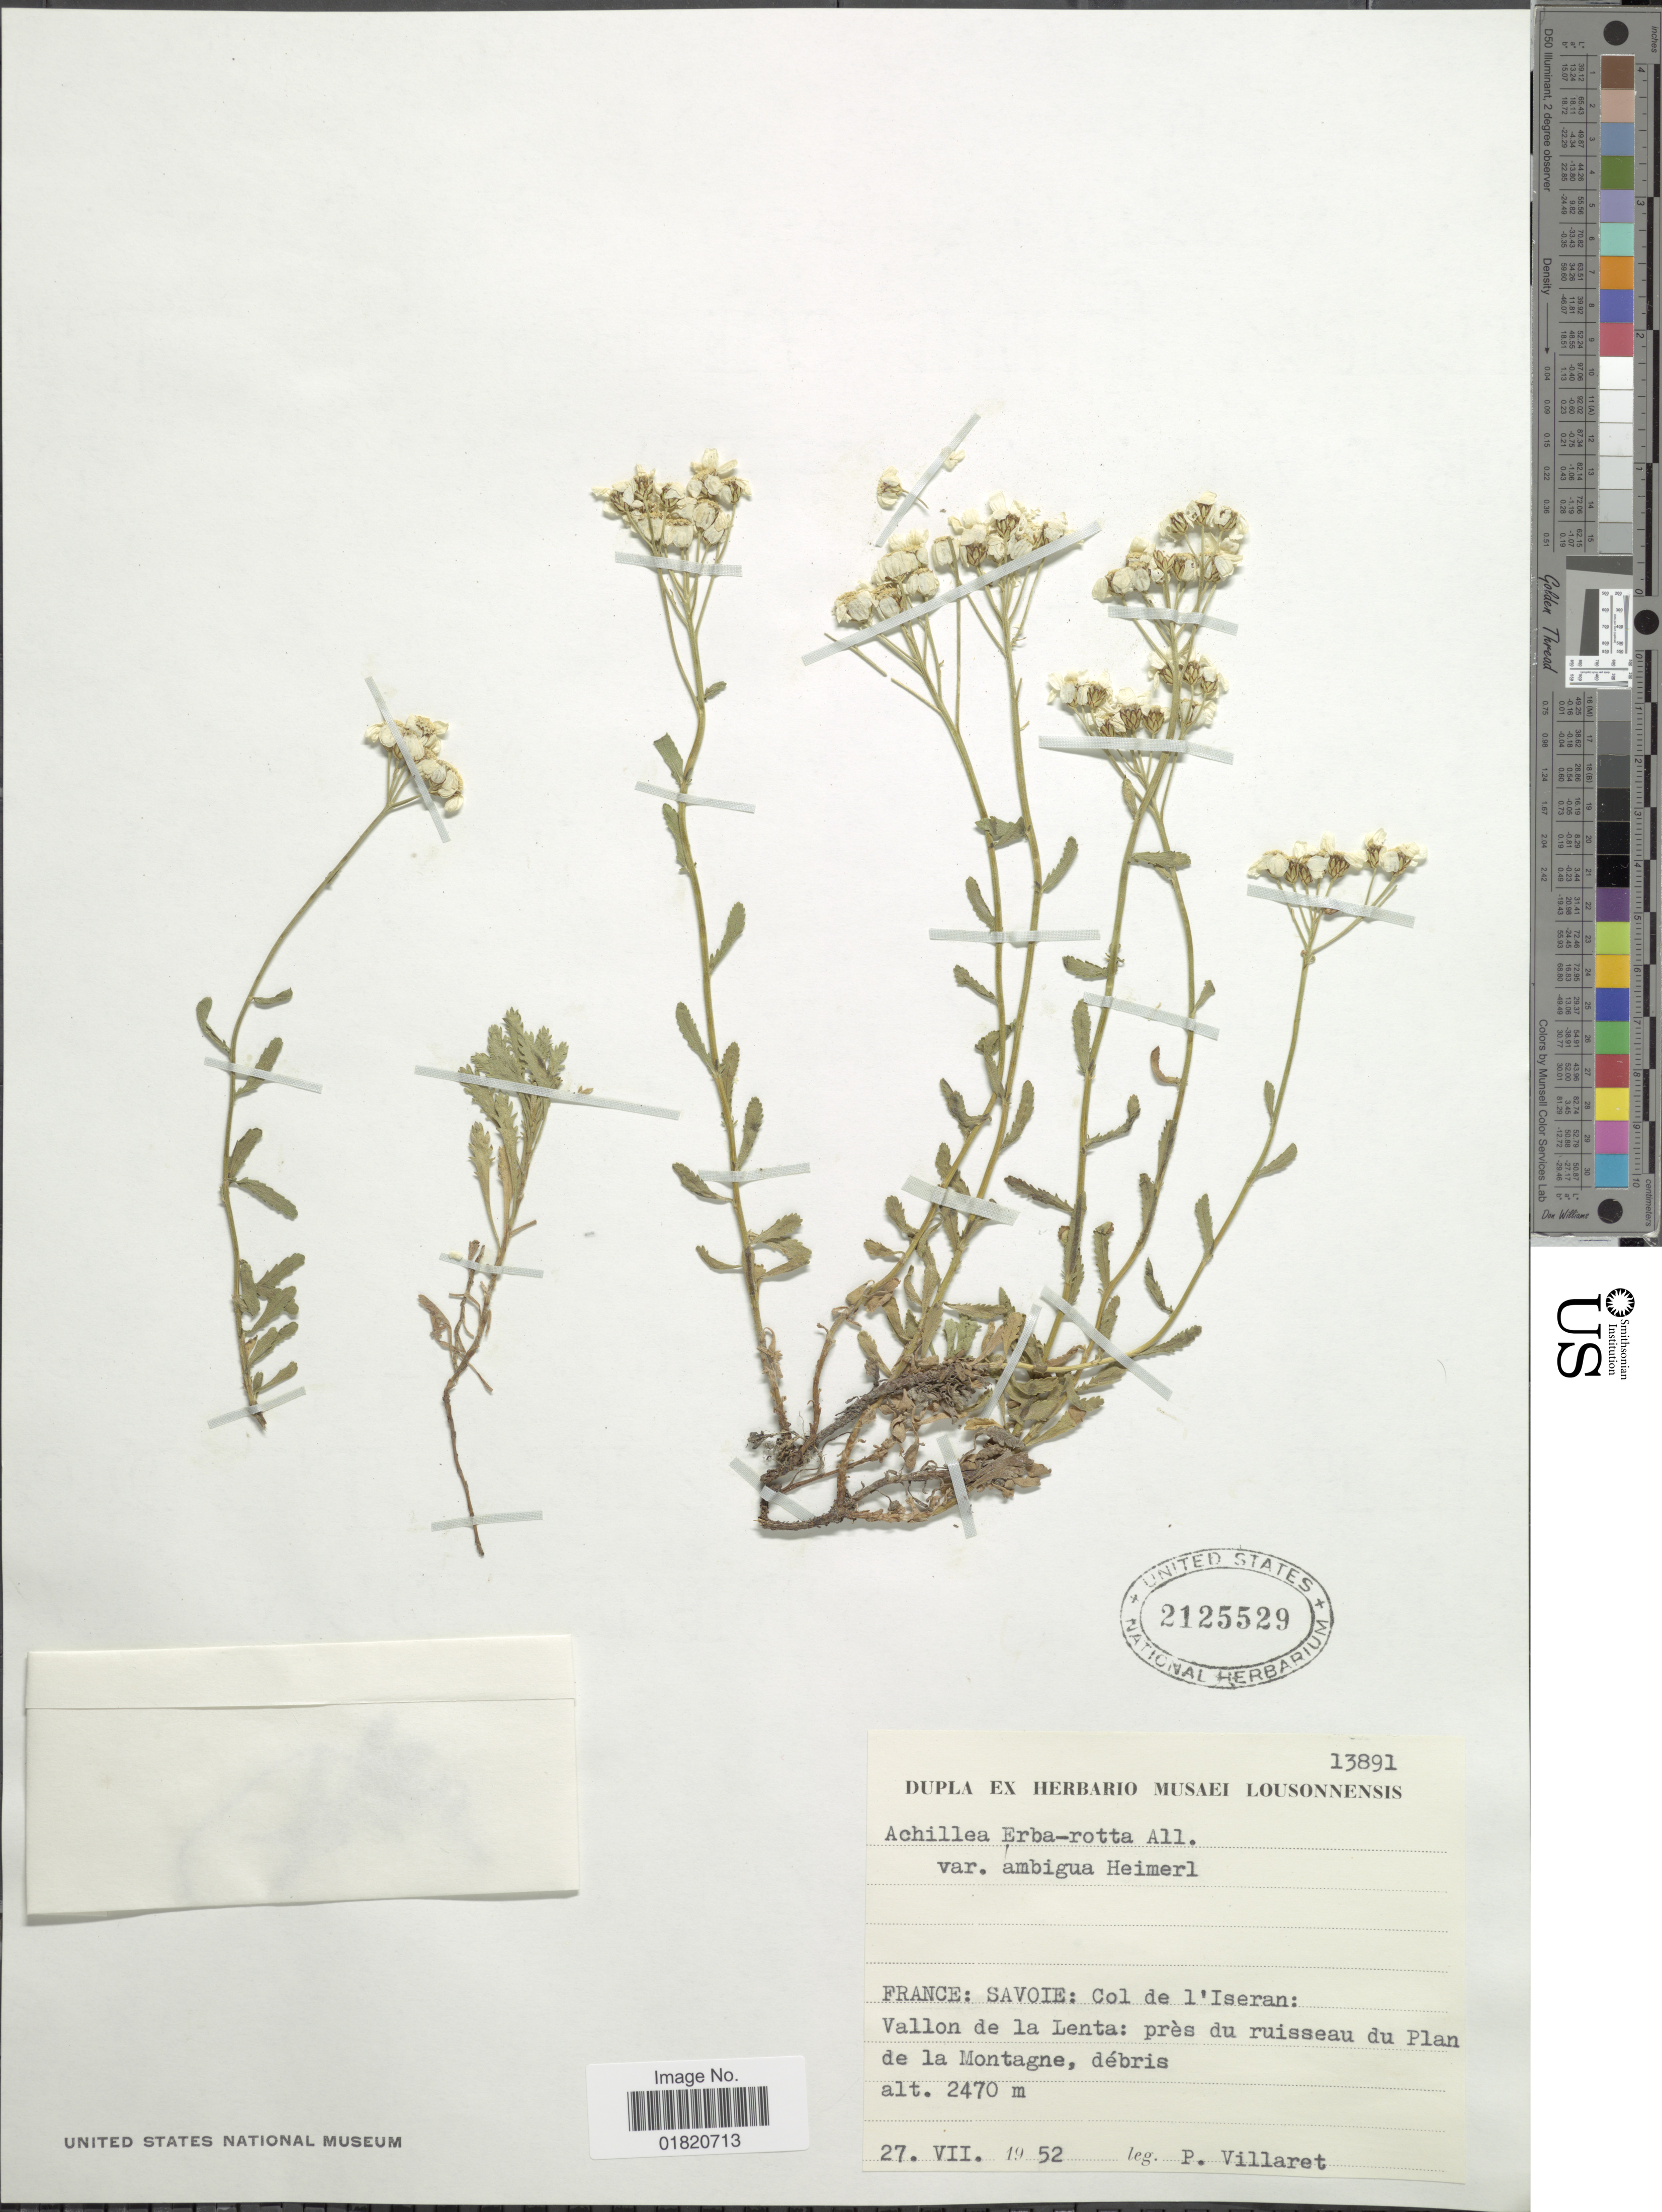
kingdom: Plantae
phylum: Tracheophyta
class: Magnoliopsida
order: Asterales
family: Asteraceae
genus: Achillea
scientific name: Achillea erba-rotta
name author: All.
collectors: P. Villaret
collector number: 13891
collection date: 1952-07-27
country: France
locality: Savoie: Col de l'Iseran: Vallon de la Lenta: près du ruisseau du Plan de la Montagne, débris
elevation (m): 2470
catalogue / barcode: US 2125529